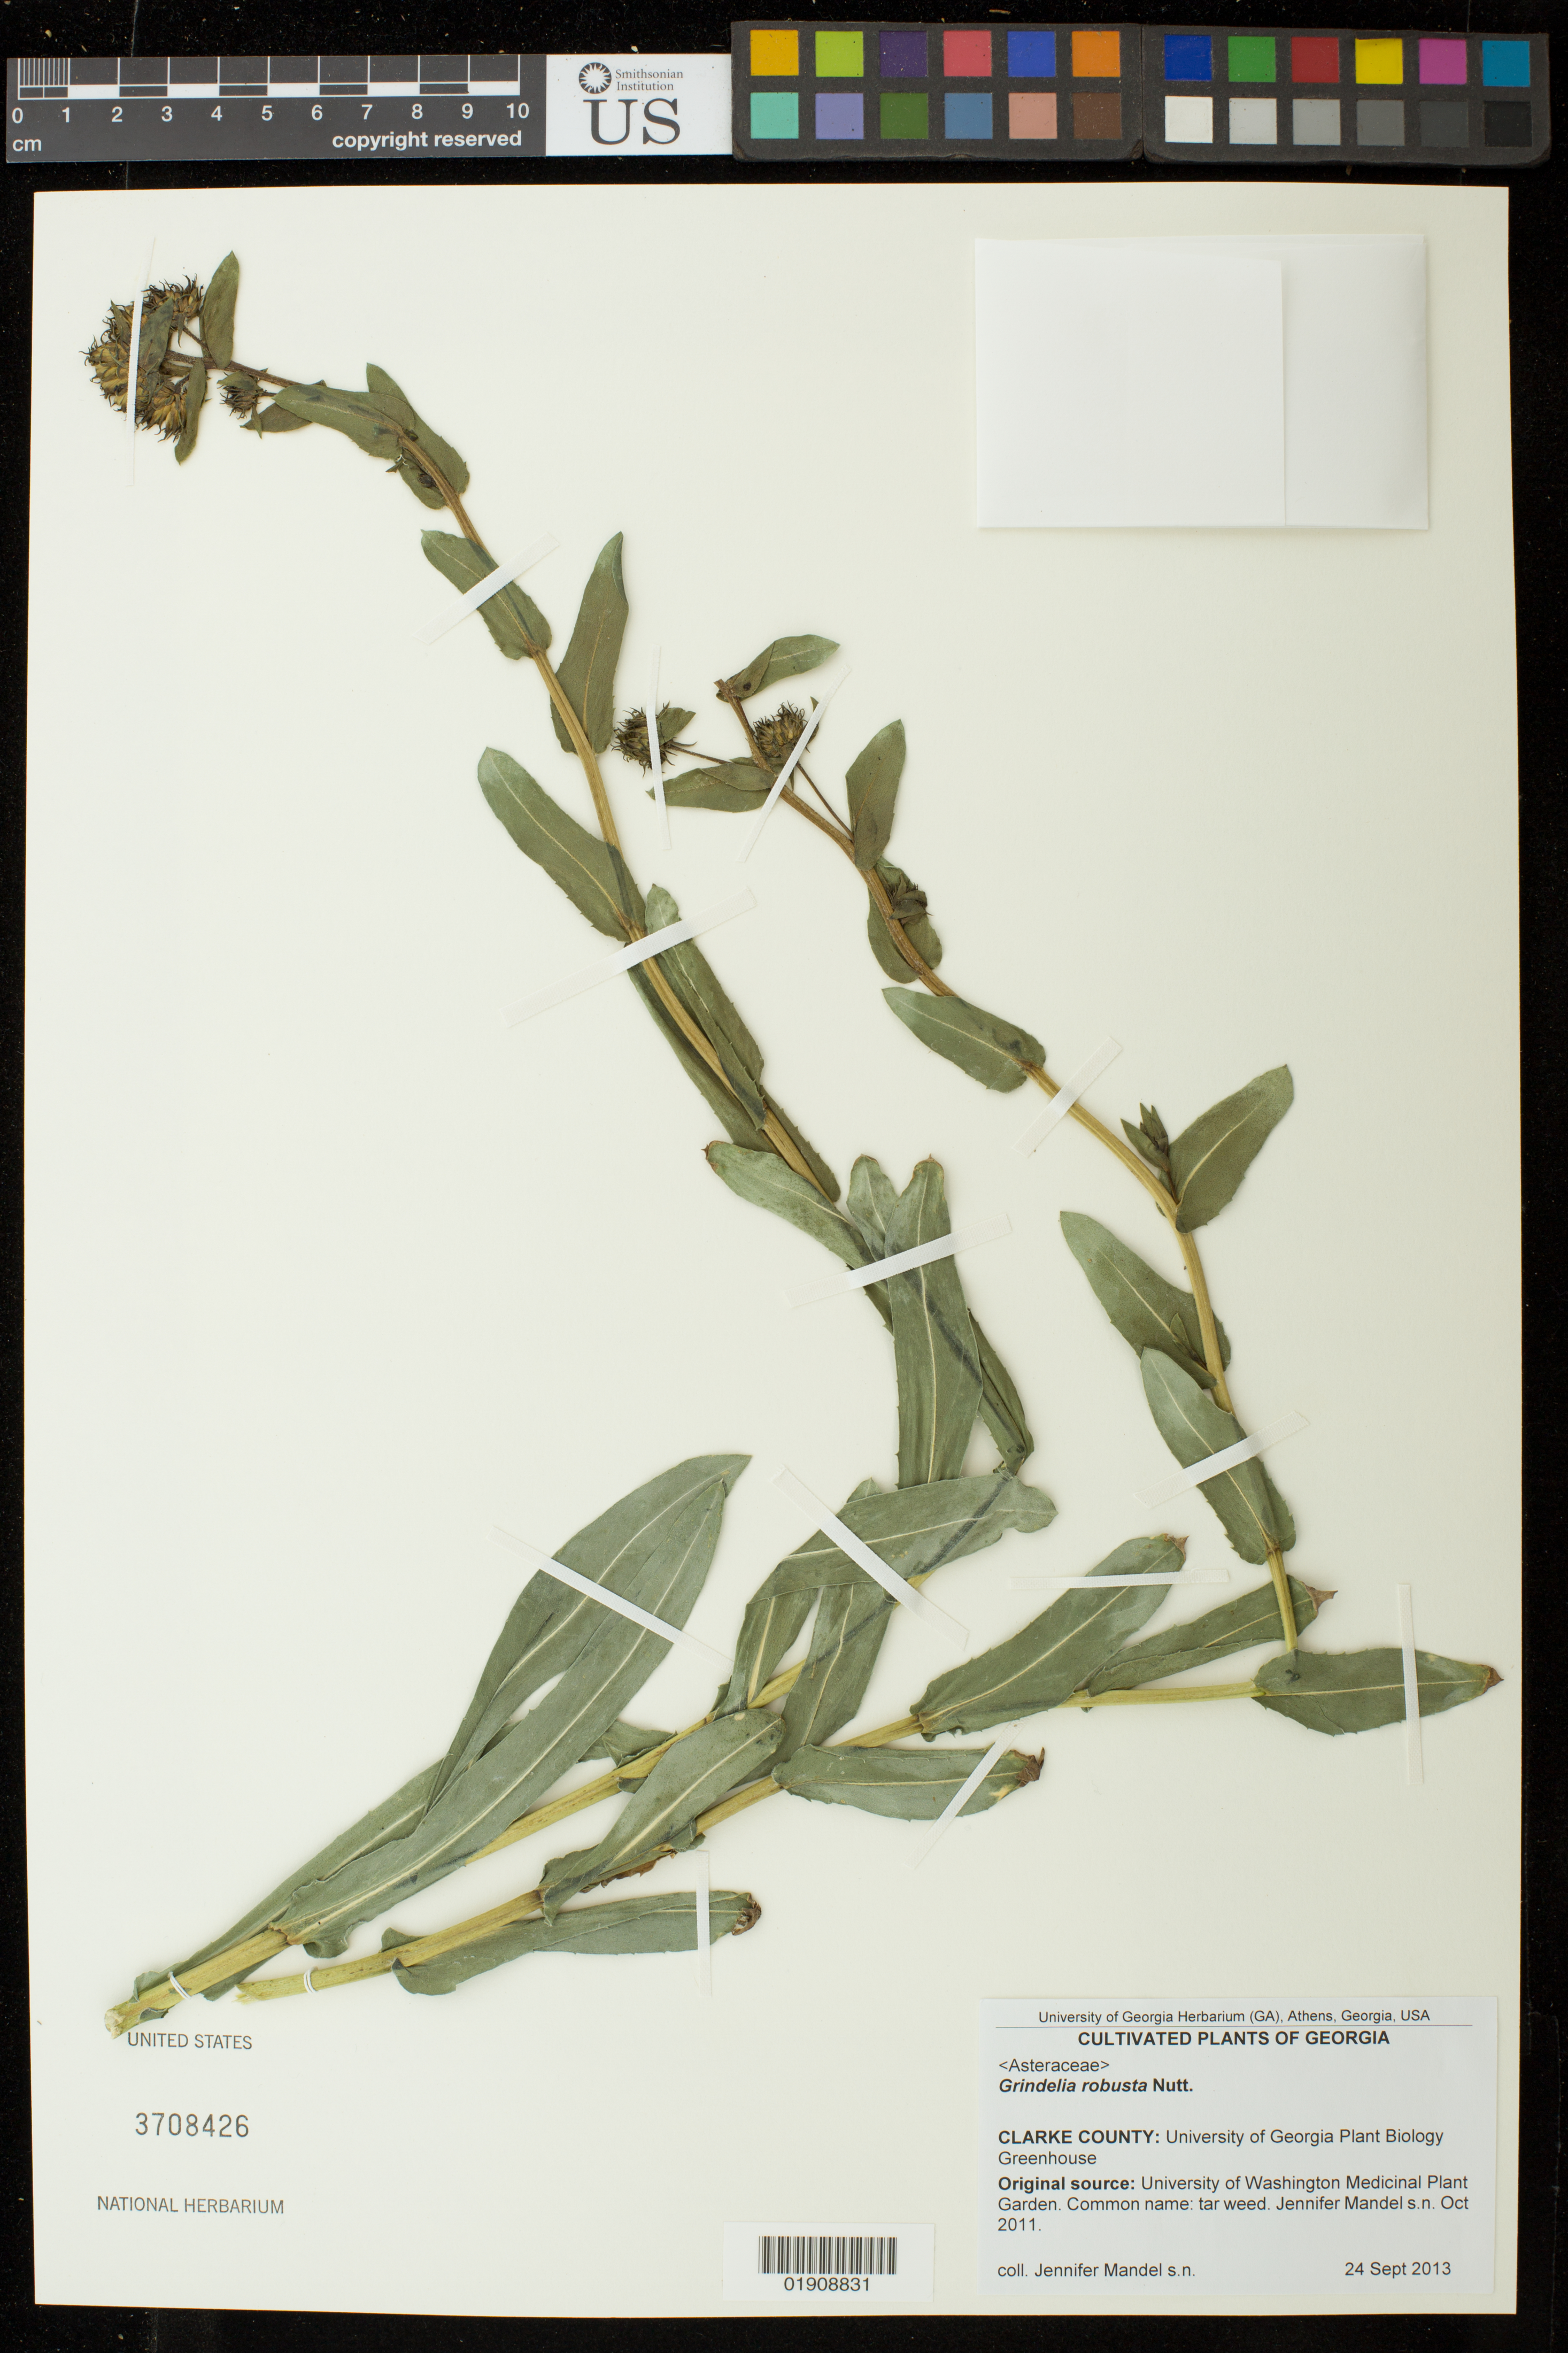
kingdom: Plantae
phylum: Tracheophyta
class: Magnoliopsida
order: Asterales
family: Asteraceae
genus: Grindelia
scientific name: Grindelia robusta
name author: Nutt.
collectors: J. Mandel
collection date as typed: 3 December 2013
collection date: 2013-12-03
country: United States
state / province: Georgia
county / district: Clarke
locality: University of Georgia Plant Biology Greenhouse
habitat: Orig source: Univ. of Washington Medicinal Plant Garden, Jennifer Mendel s.n. Oct 2011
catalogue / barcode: US 3708426